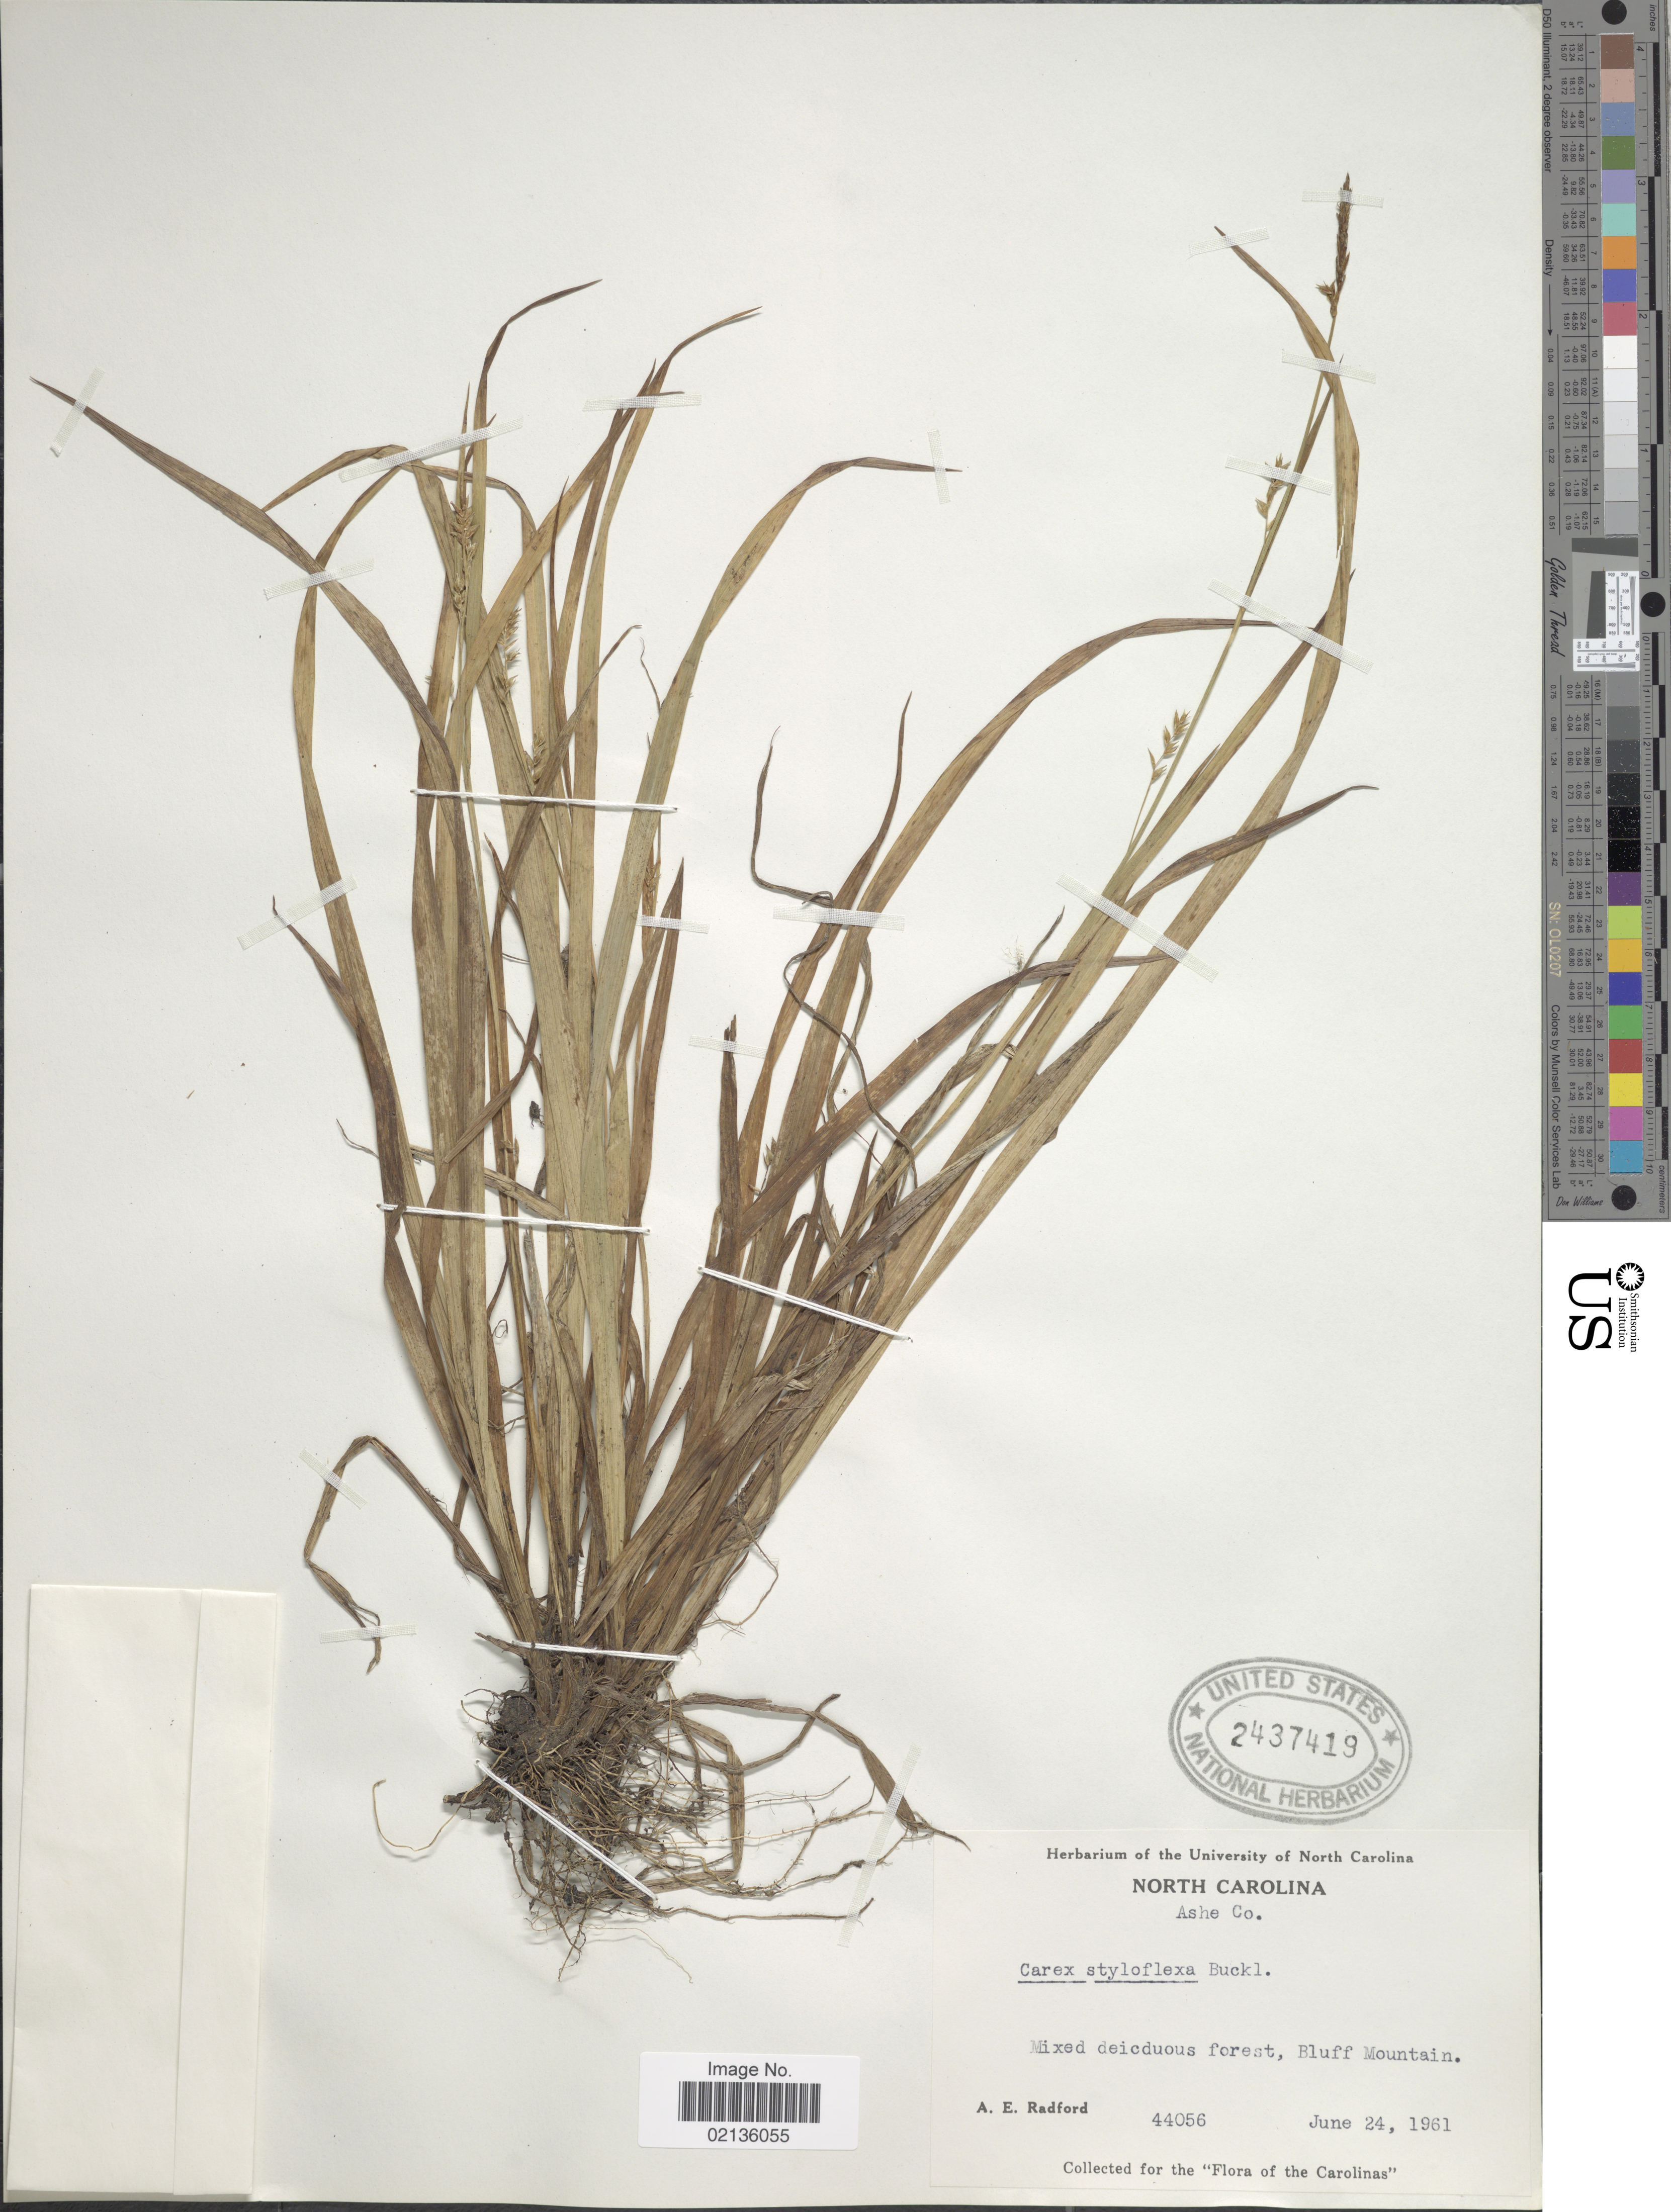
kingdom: Plantae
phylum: Tracheophyta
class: Liliopsida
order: Poales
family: Cyperaceae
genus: Carex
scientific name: Carex styloflexa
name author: Buckley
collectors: A. E. Radford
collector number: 44056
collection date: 1961-06-24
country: United States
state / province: North Carolina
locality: Ashe Co., Bluff Mountain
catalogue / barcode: US 2437419